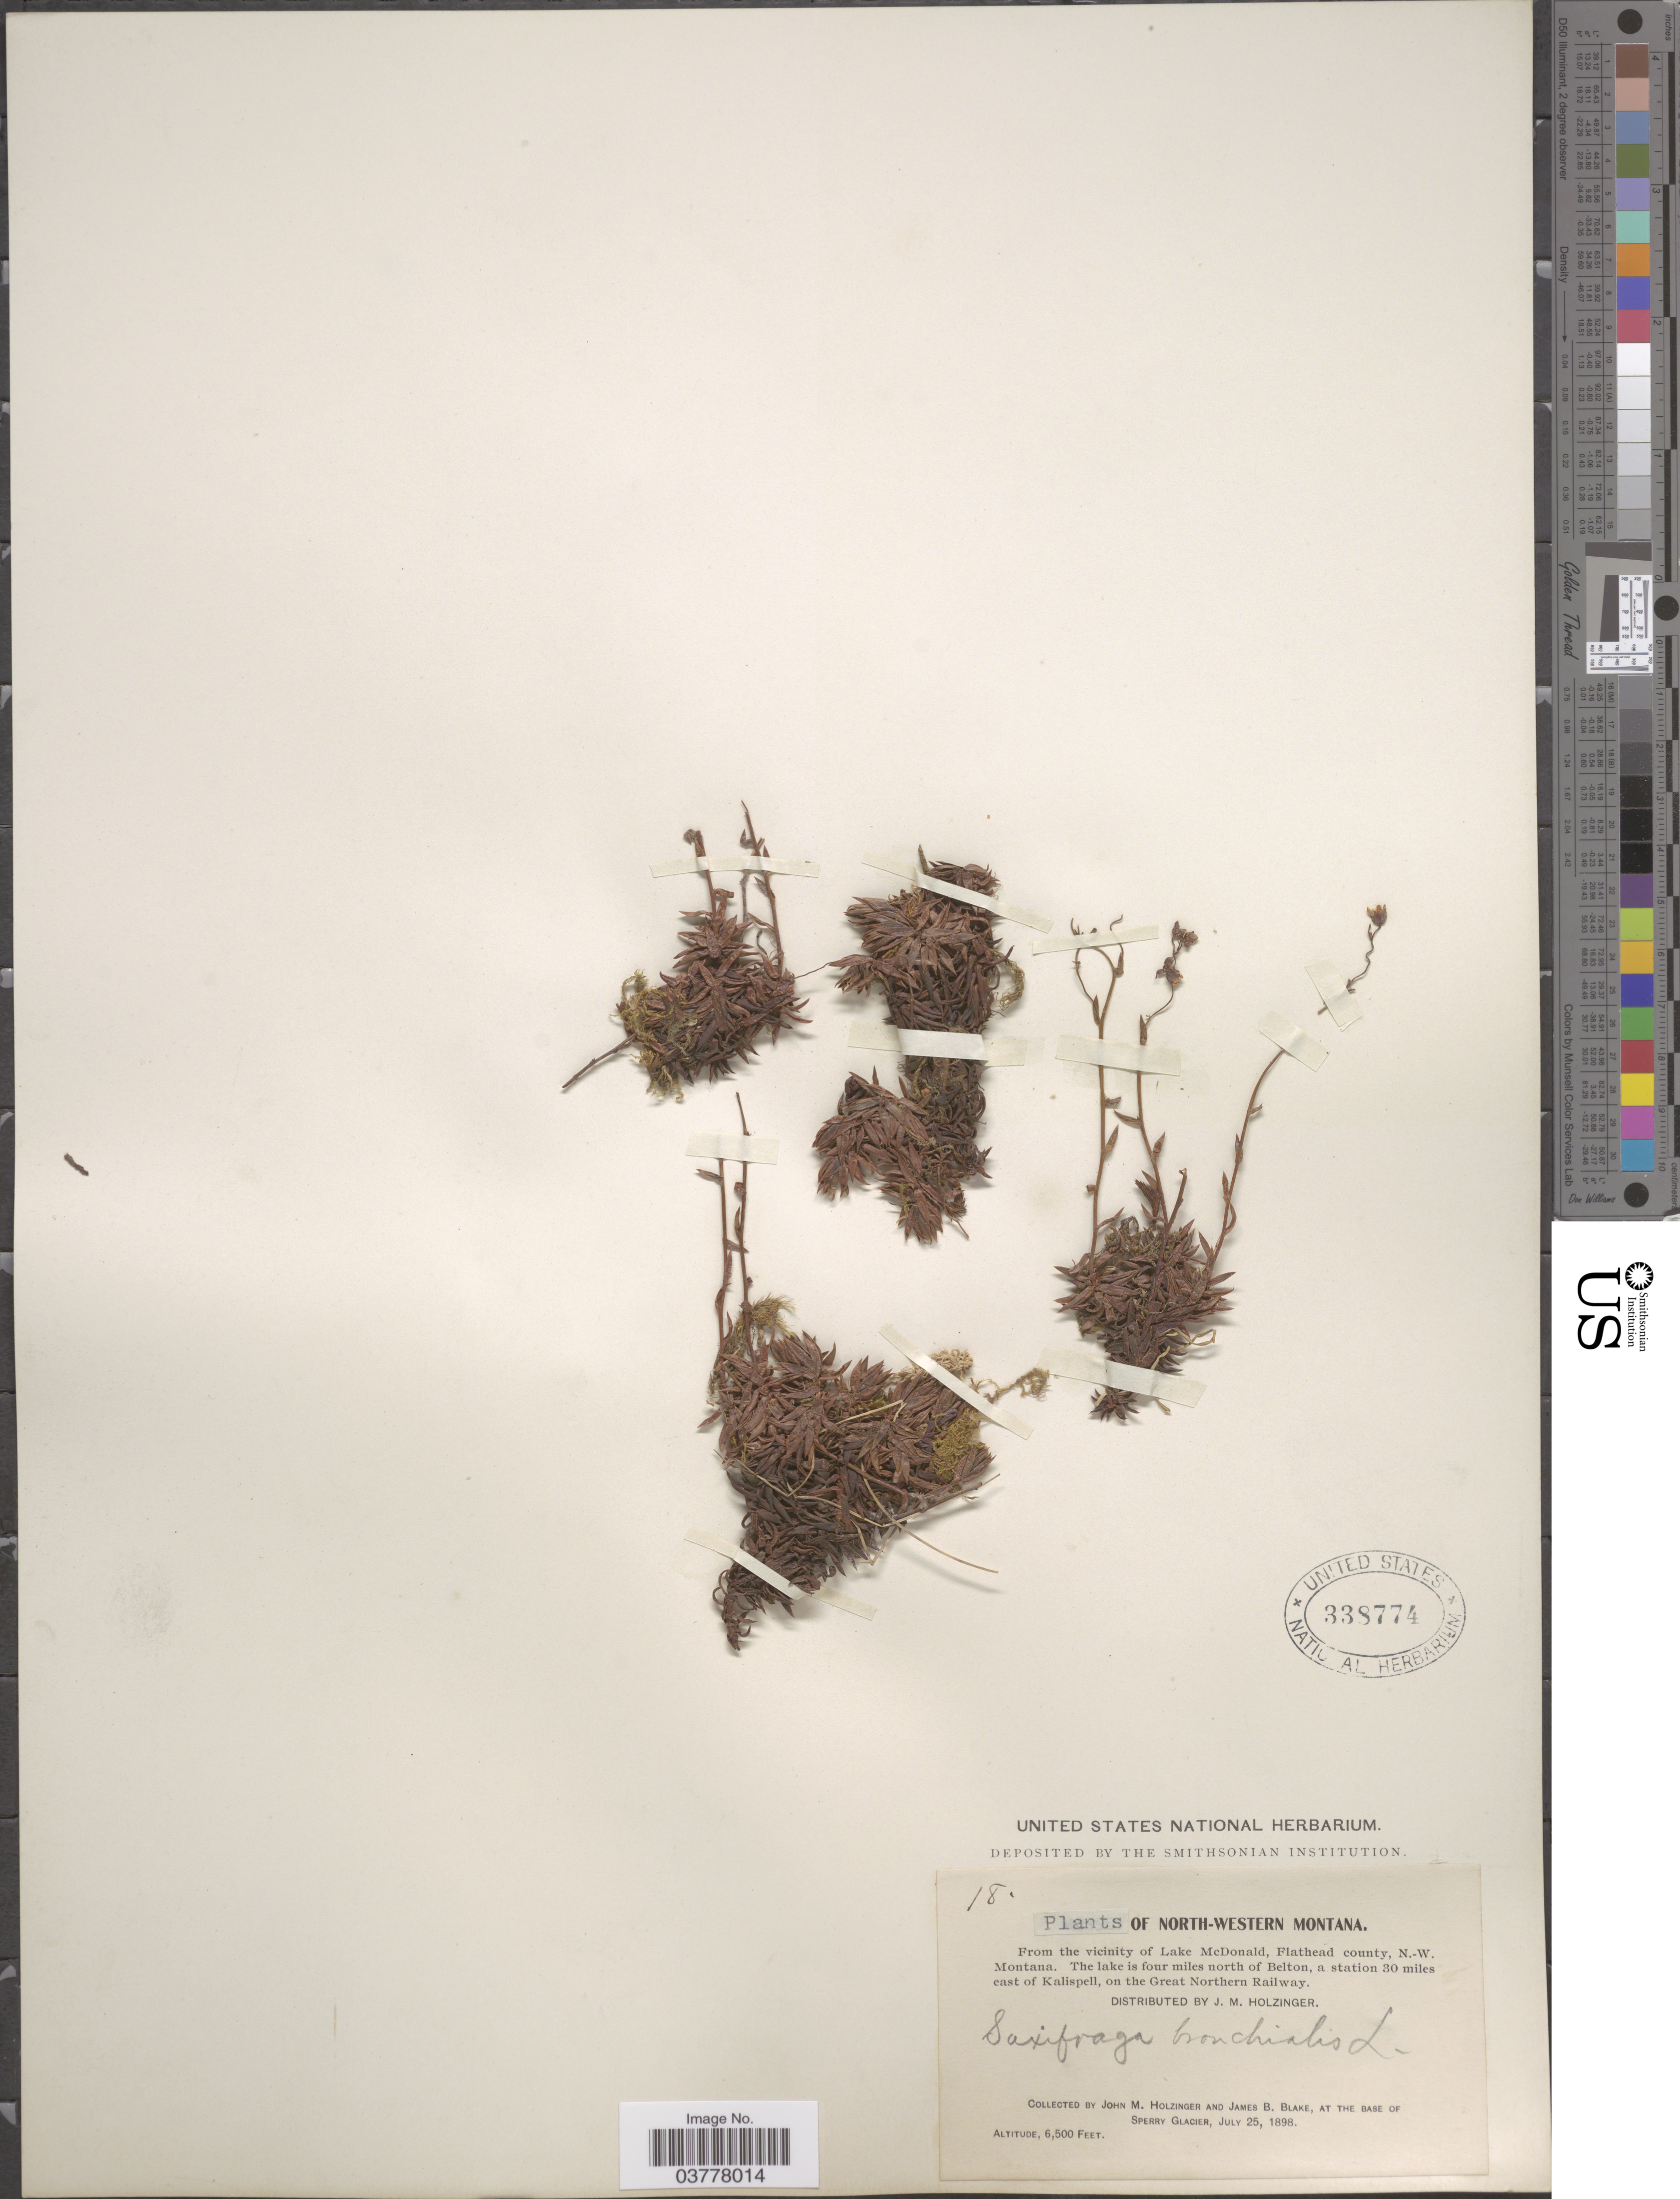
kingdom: Plantae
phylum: Tracheophyta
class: Magnoliopsida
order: Saxifragales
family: Saxifragaceae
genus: Saxifraga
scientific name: Saxifraga bronchialis subsp. austromontana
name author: (Wiegand) Piper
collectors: J. M. Holzinger & J. B. Blake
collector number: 18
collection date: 1898-07-25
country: United States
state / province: Montana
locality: North-Western Montana. From the vicinity of Lake McDonald, Flathead county, N.-W. Montana. The lake is four miles north of Belton, a station 30 miles east of Kalispell, on the Great Northern Railway. At the base of Sperry Glacier.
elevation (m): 1981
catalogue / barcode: US 338774